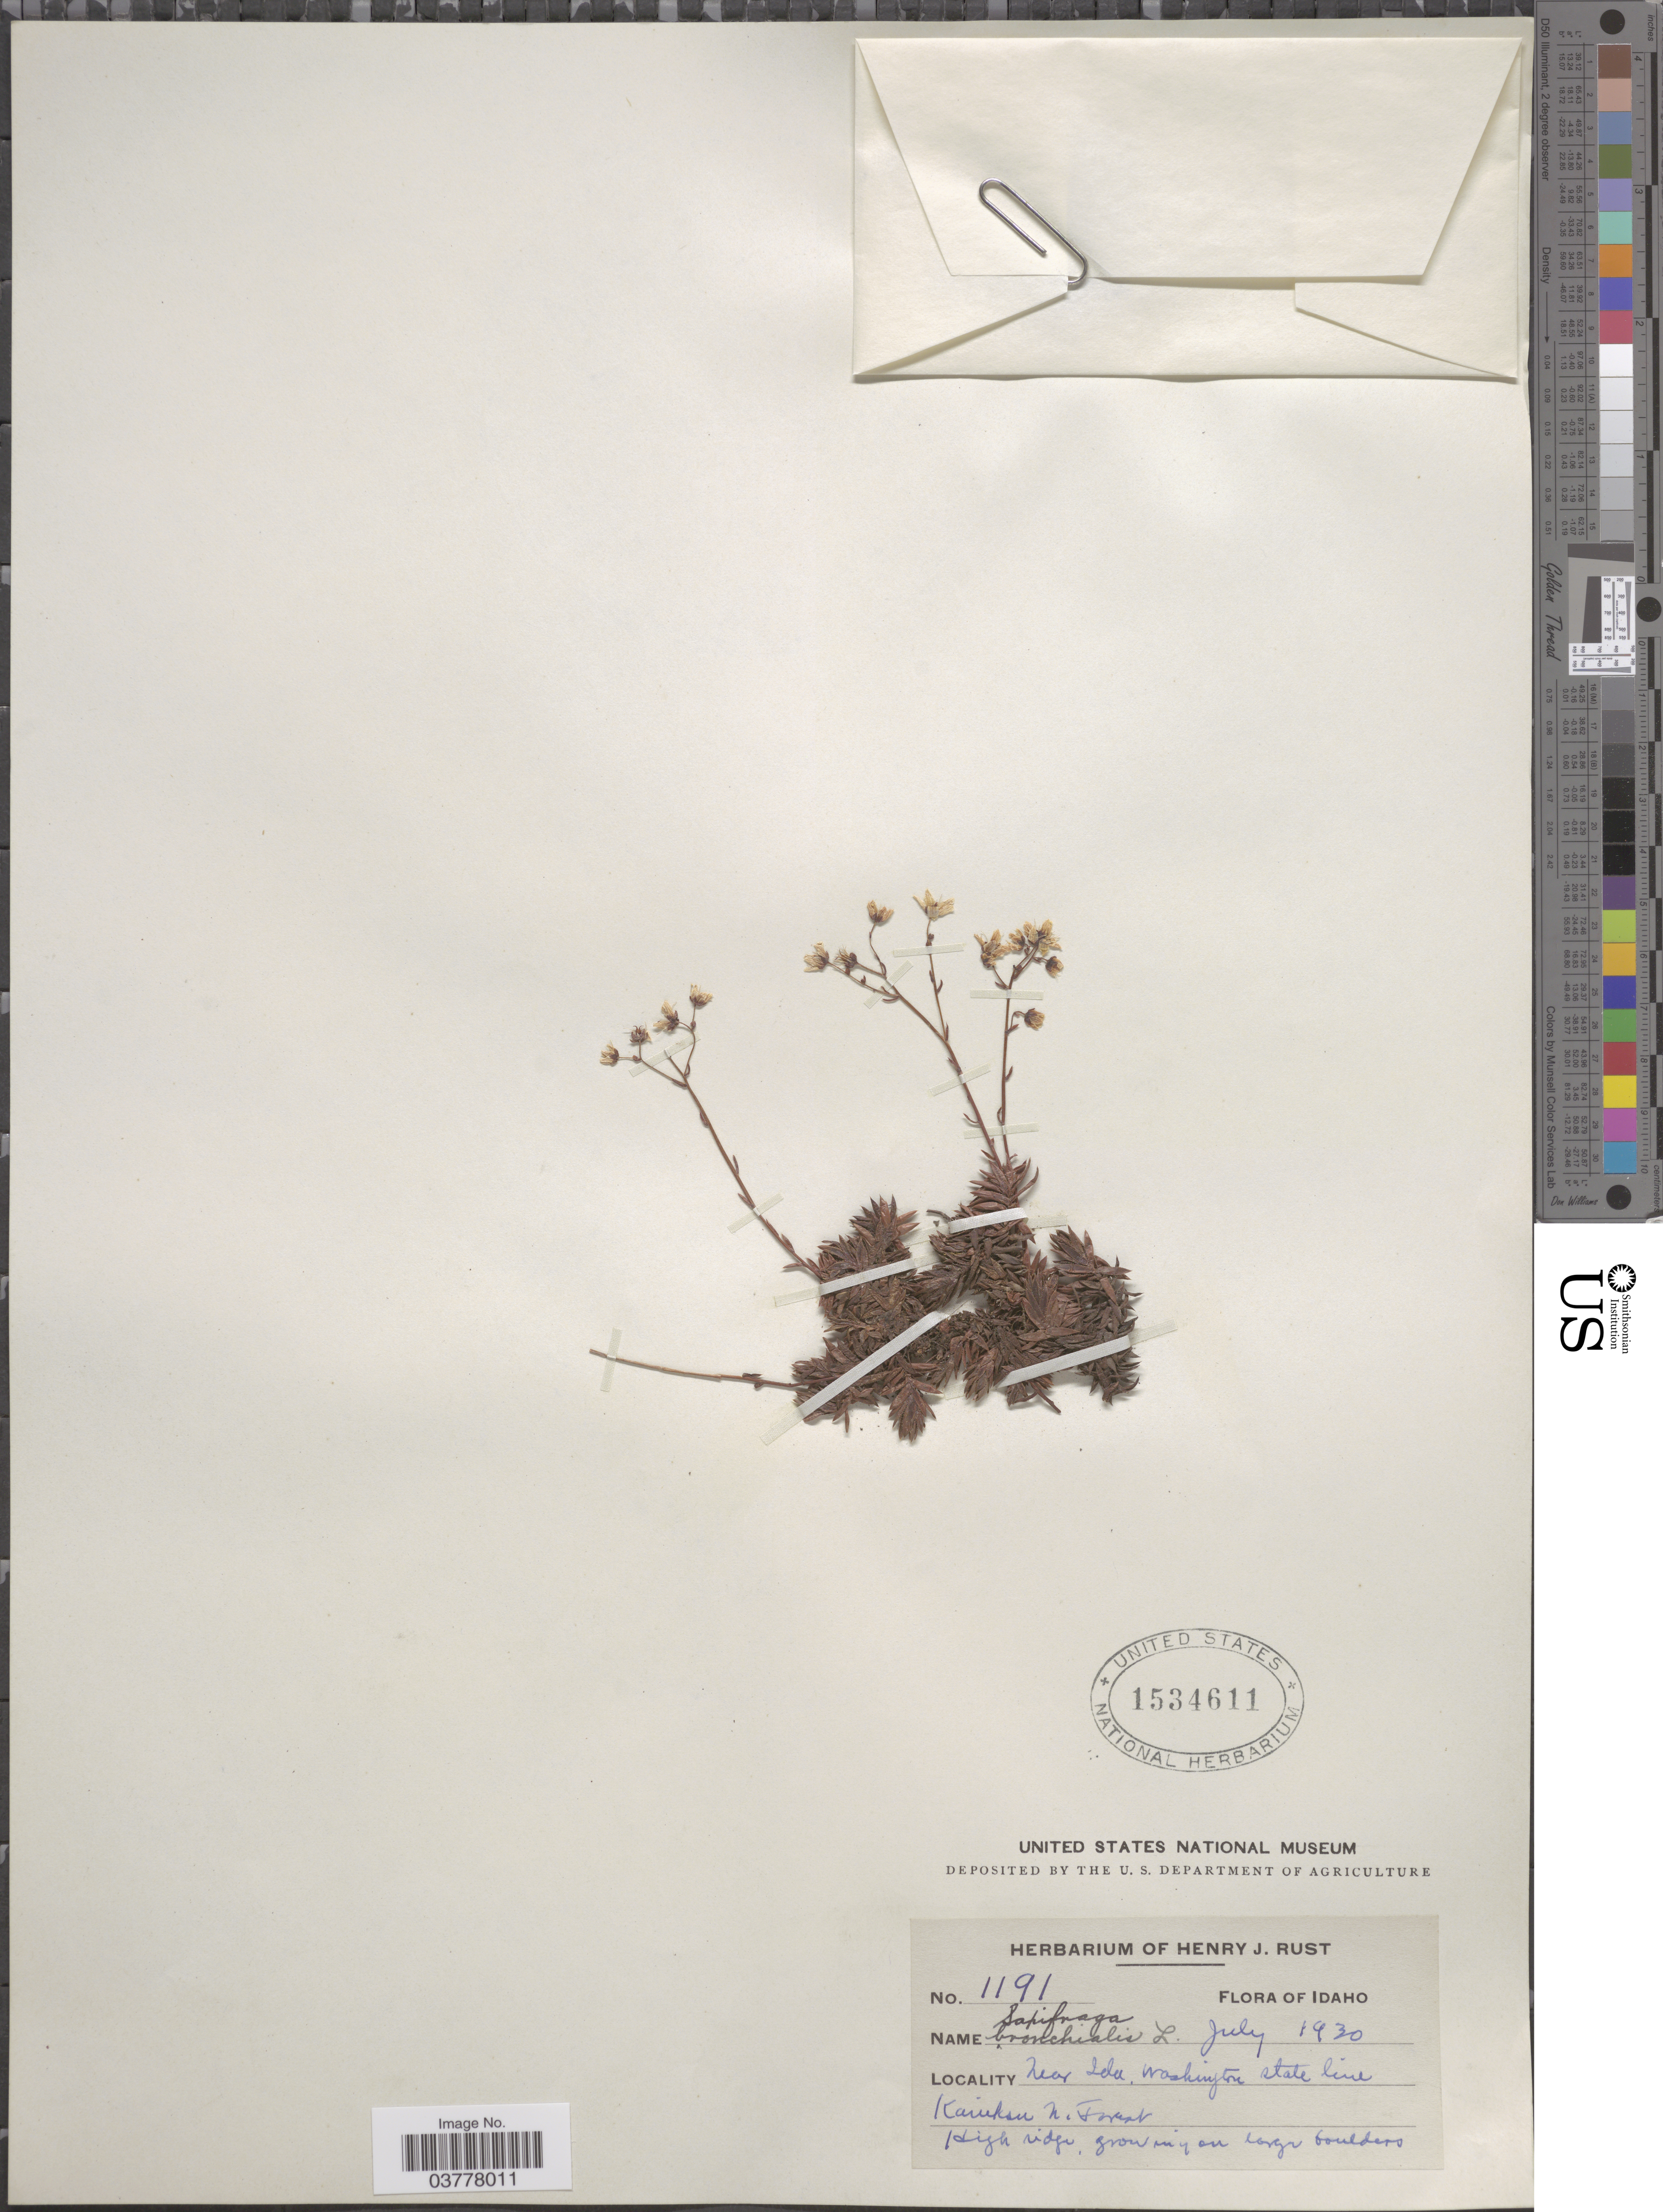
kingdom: Plantae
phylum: Tracheophyta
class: Magnoliopsida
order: Saxifragales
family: Saxifragaceae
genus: Saxifraga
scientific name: Saxifraga bronchialis subsp. austromontana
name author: (Wiegand) Piper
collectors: ex herb. Henry J. Rust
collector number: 1191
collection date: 1930-07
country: United States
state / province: Idaho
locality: Near Ida. Washington state line. Kaniksu N. Forest.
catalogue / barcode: US 1534611